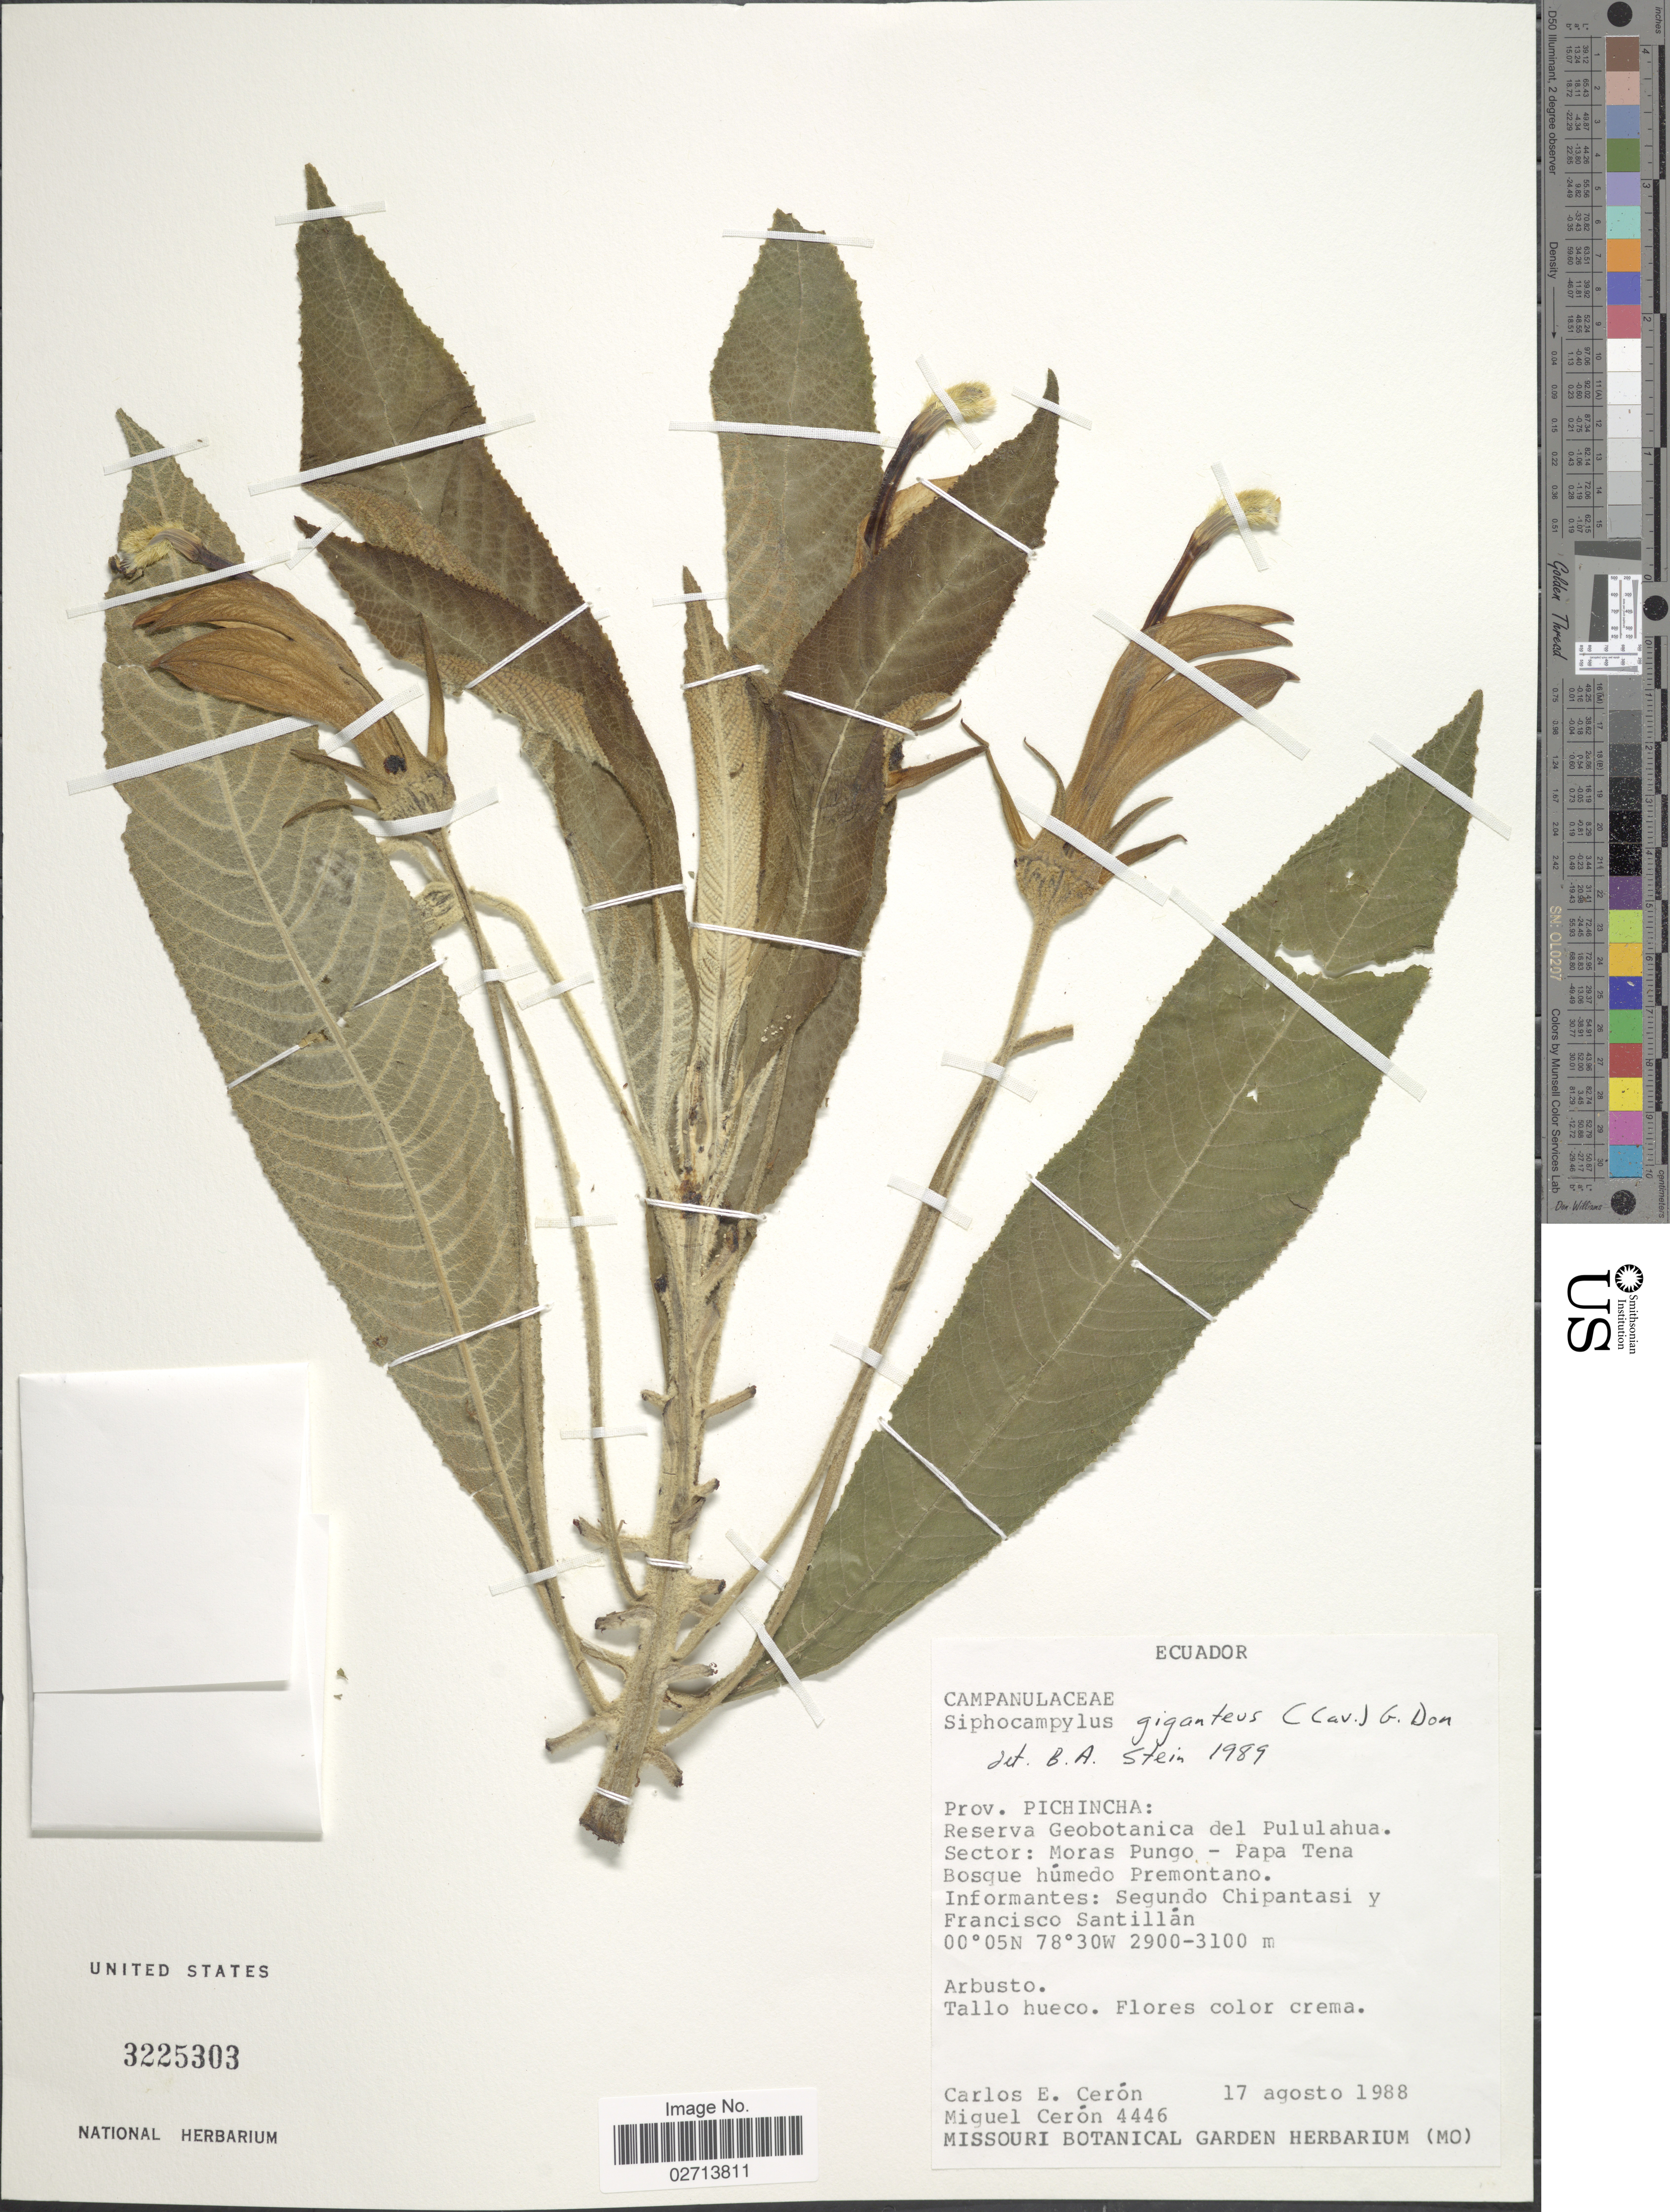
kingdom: Plantae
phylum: Tracheophyta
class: Magnoliopsida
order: Asterales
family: Campanulaceae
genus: Siphocampylus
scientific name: Siphocampylus giganteus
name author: (Cav.) G. Don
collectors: C. E. Cerón M. & M. Ceron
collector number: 4446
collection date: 1988-08-17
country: Ecuador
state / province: Pichincha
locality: Reserva Geobotanica del Pululahua. Sector: Moras Pungo - Papa Tena. Bosque húmedo Premontano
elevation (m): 2900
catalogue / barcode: US 3225303